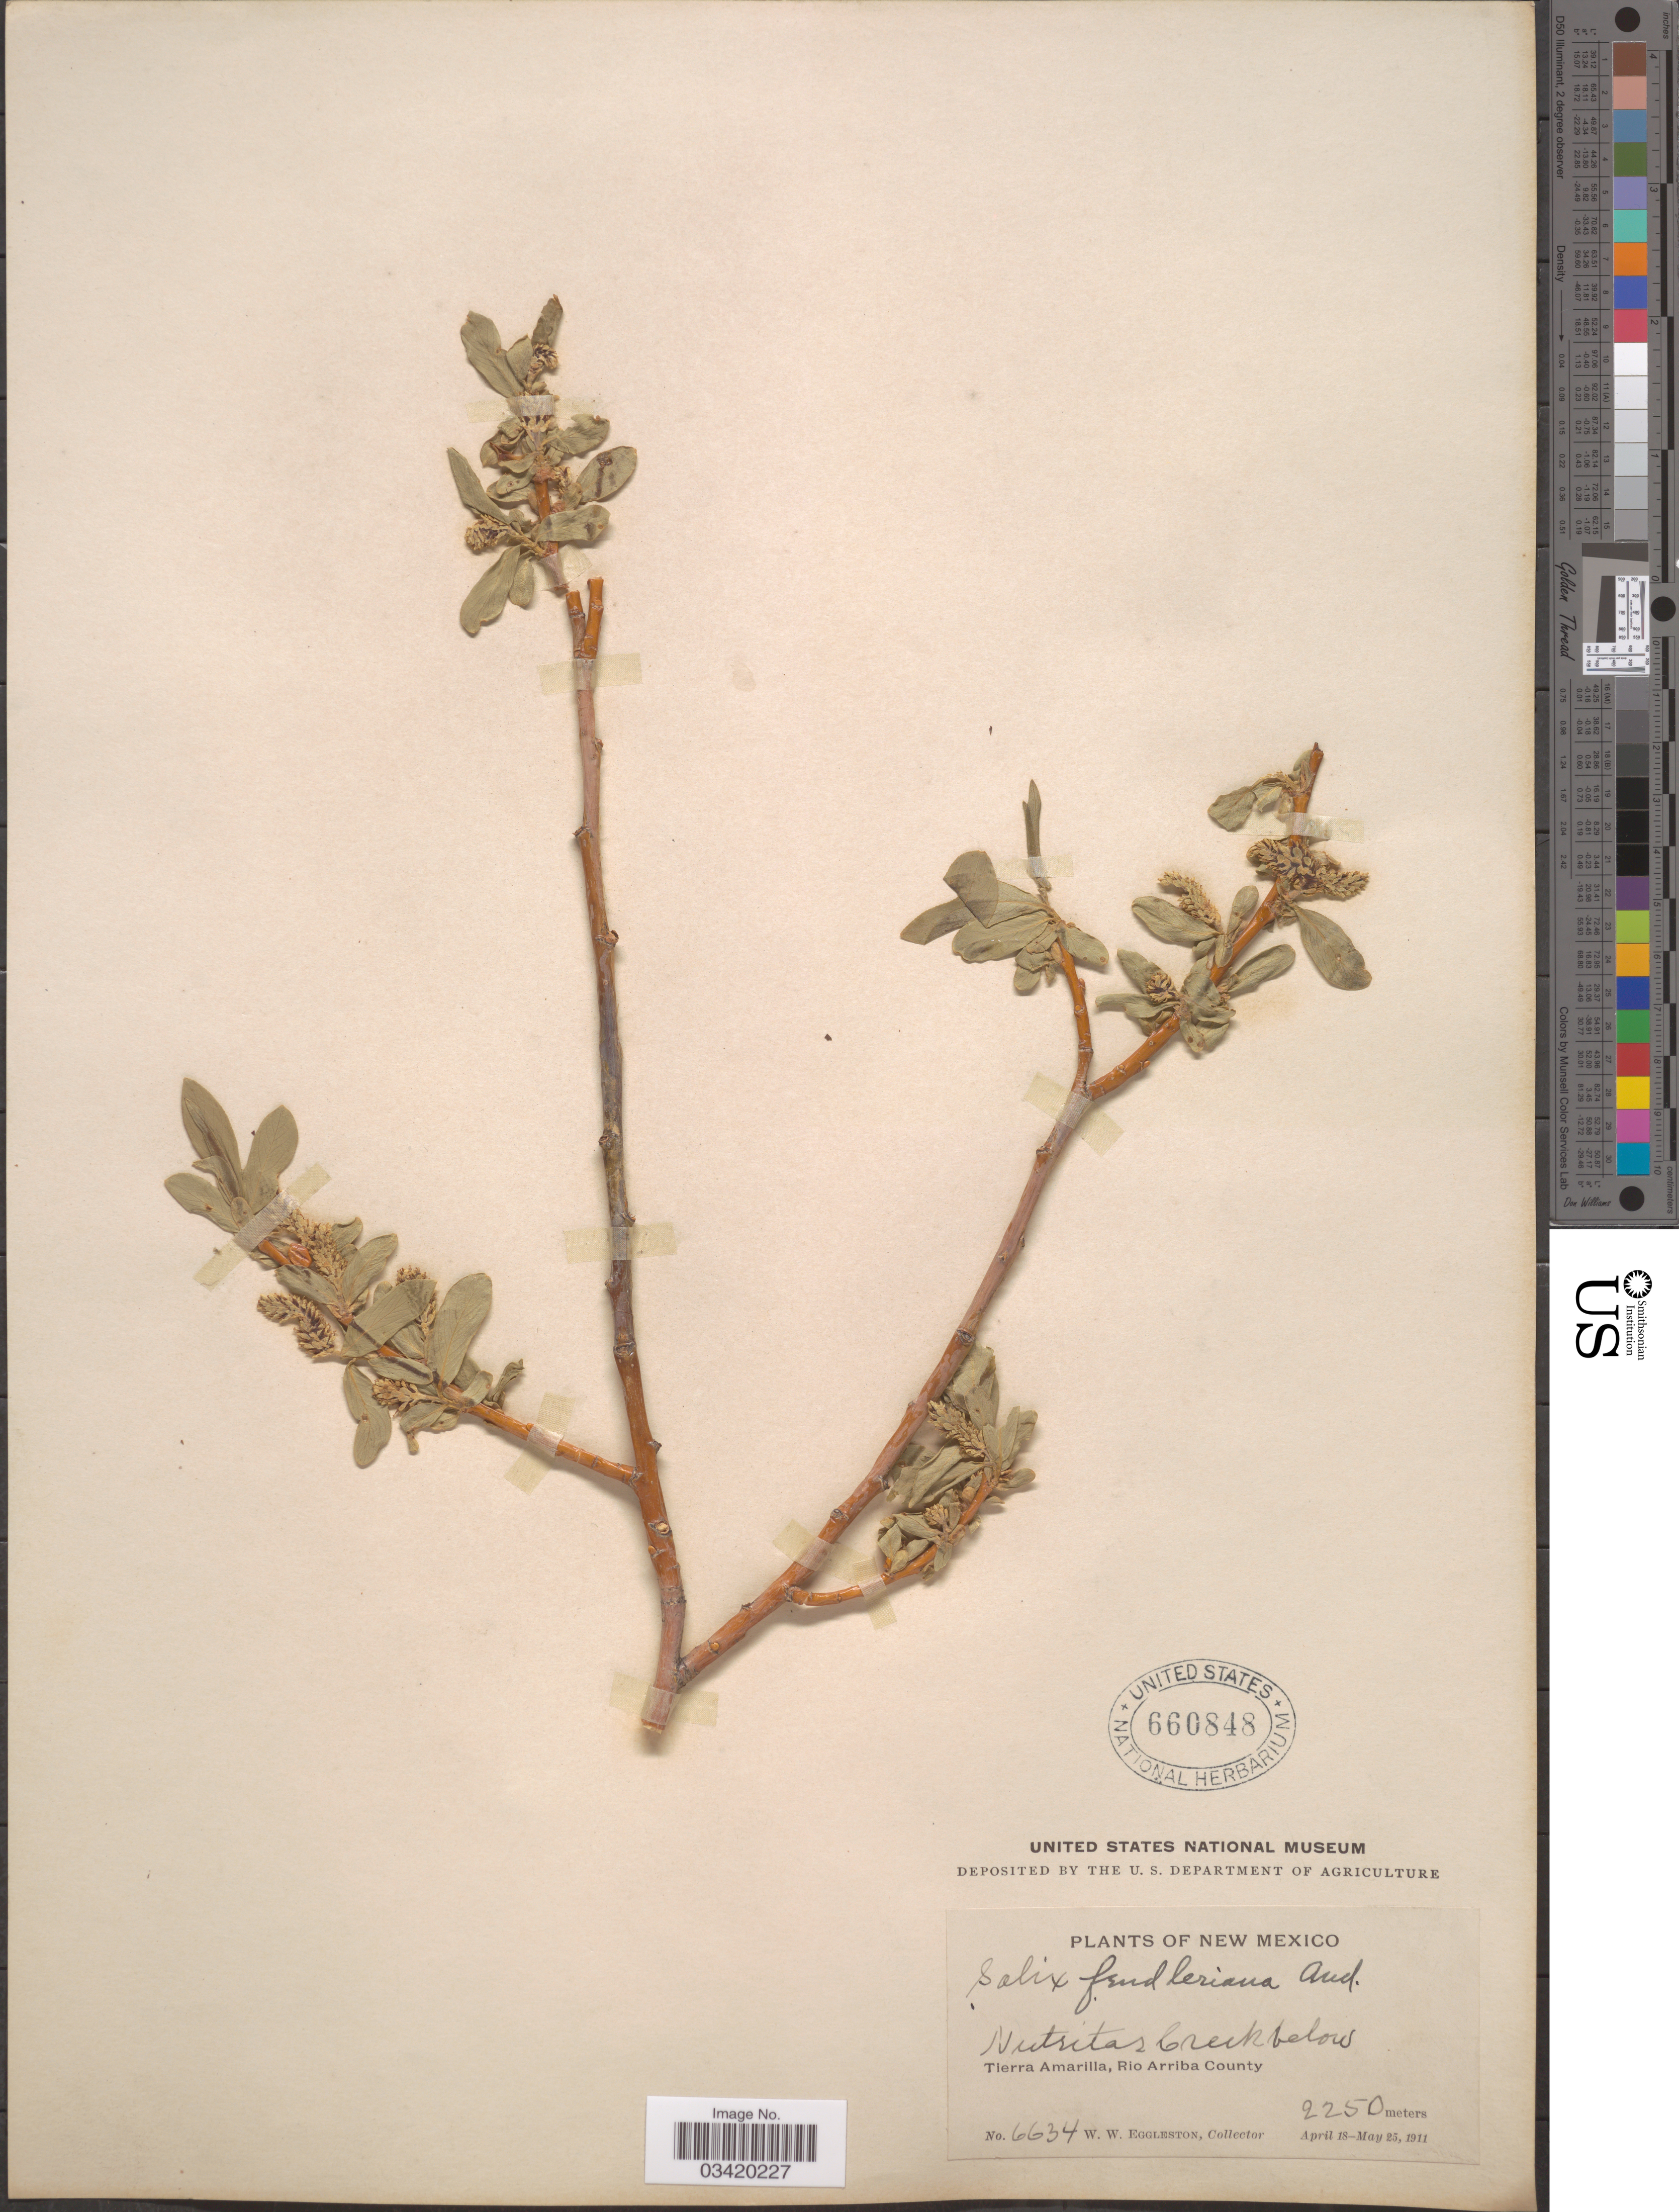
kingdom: Plantae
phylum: Tracheophyta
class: Magnoliopsida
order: Malpighiales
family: Salicaceae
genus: Salix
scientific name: Salix fendleriana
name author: Andersson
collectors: W. W. Eggleston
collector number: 6634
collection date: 1911-04-18/1911-05-25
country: United States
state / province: New Mexico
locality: Nutritas Creek below Tierra Amarilla, Rio Arriba County.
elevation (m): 2250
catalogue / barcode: US 660848